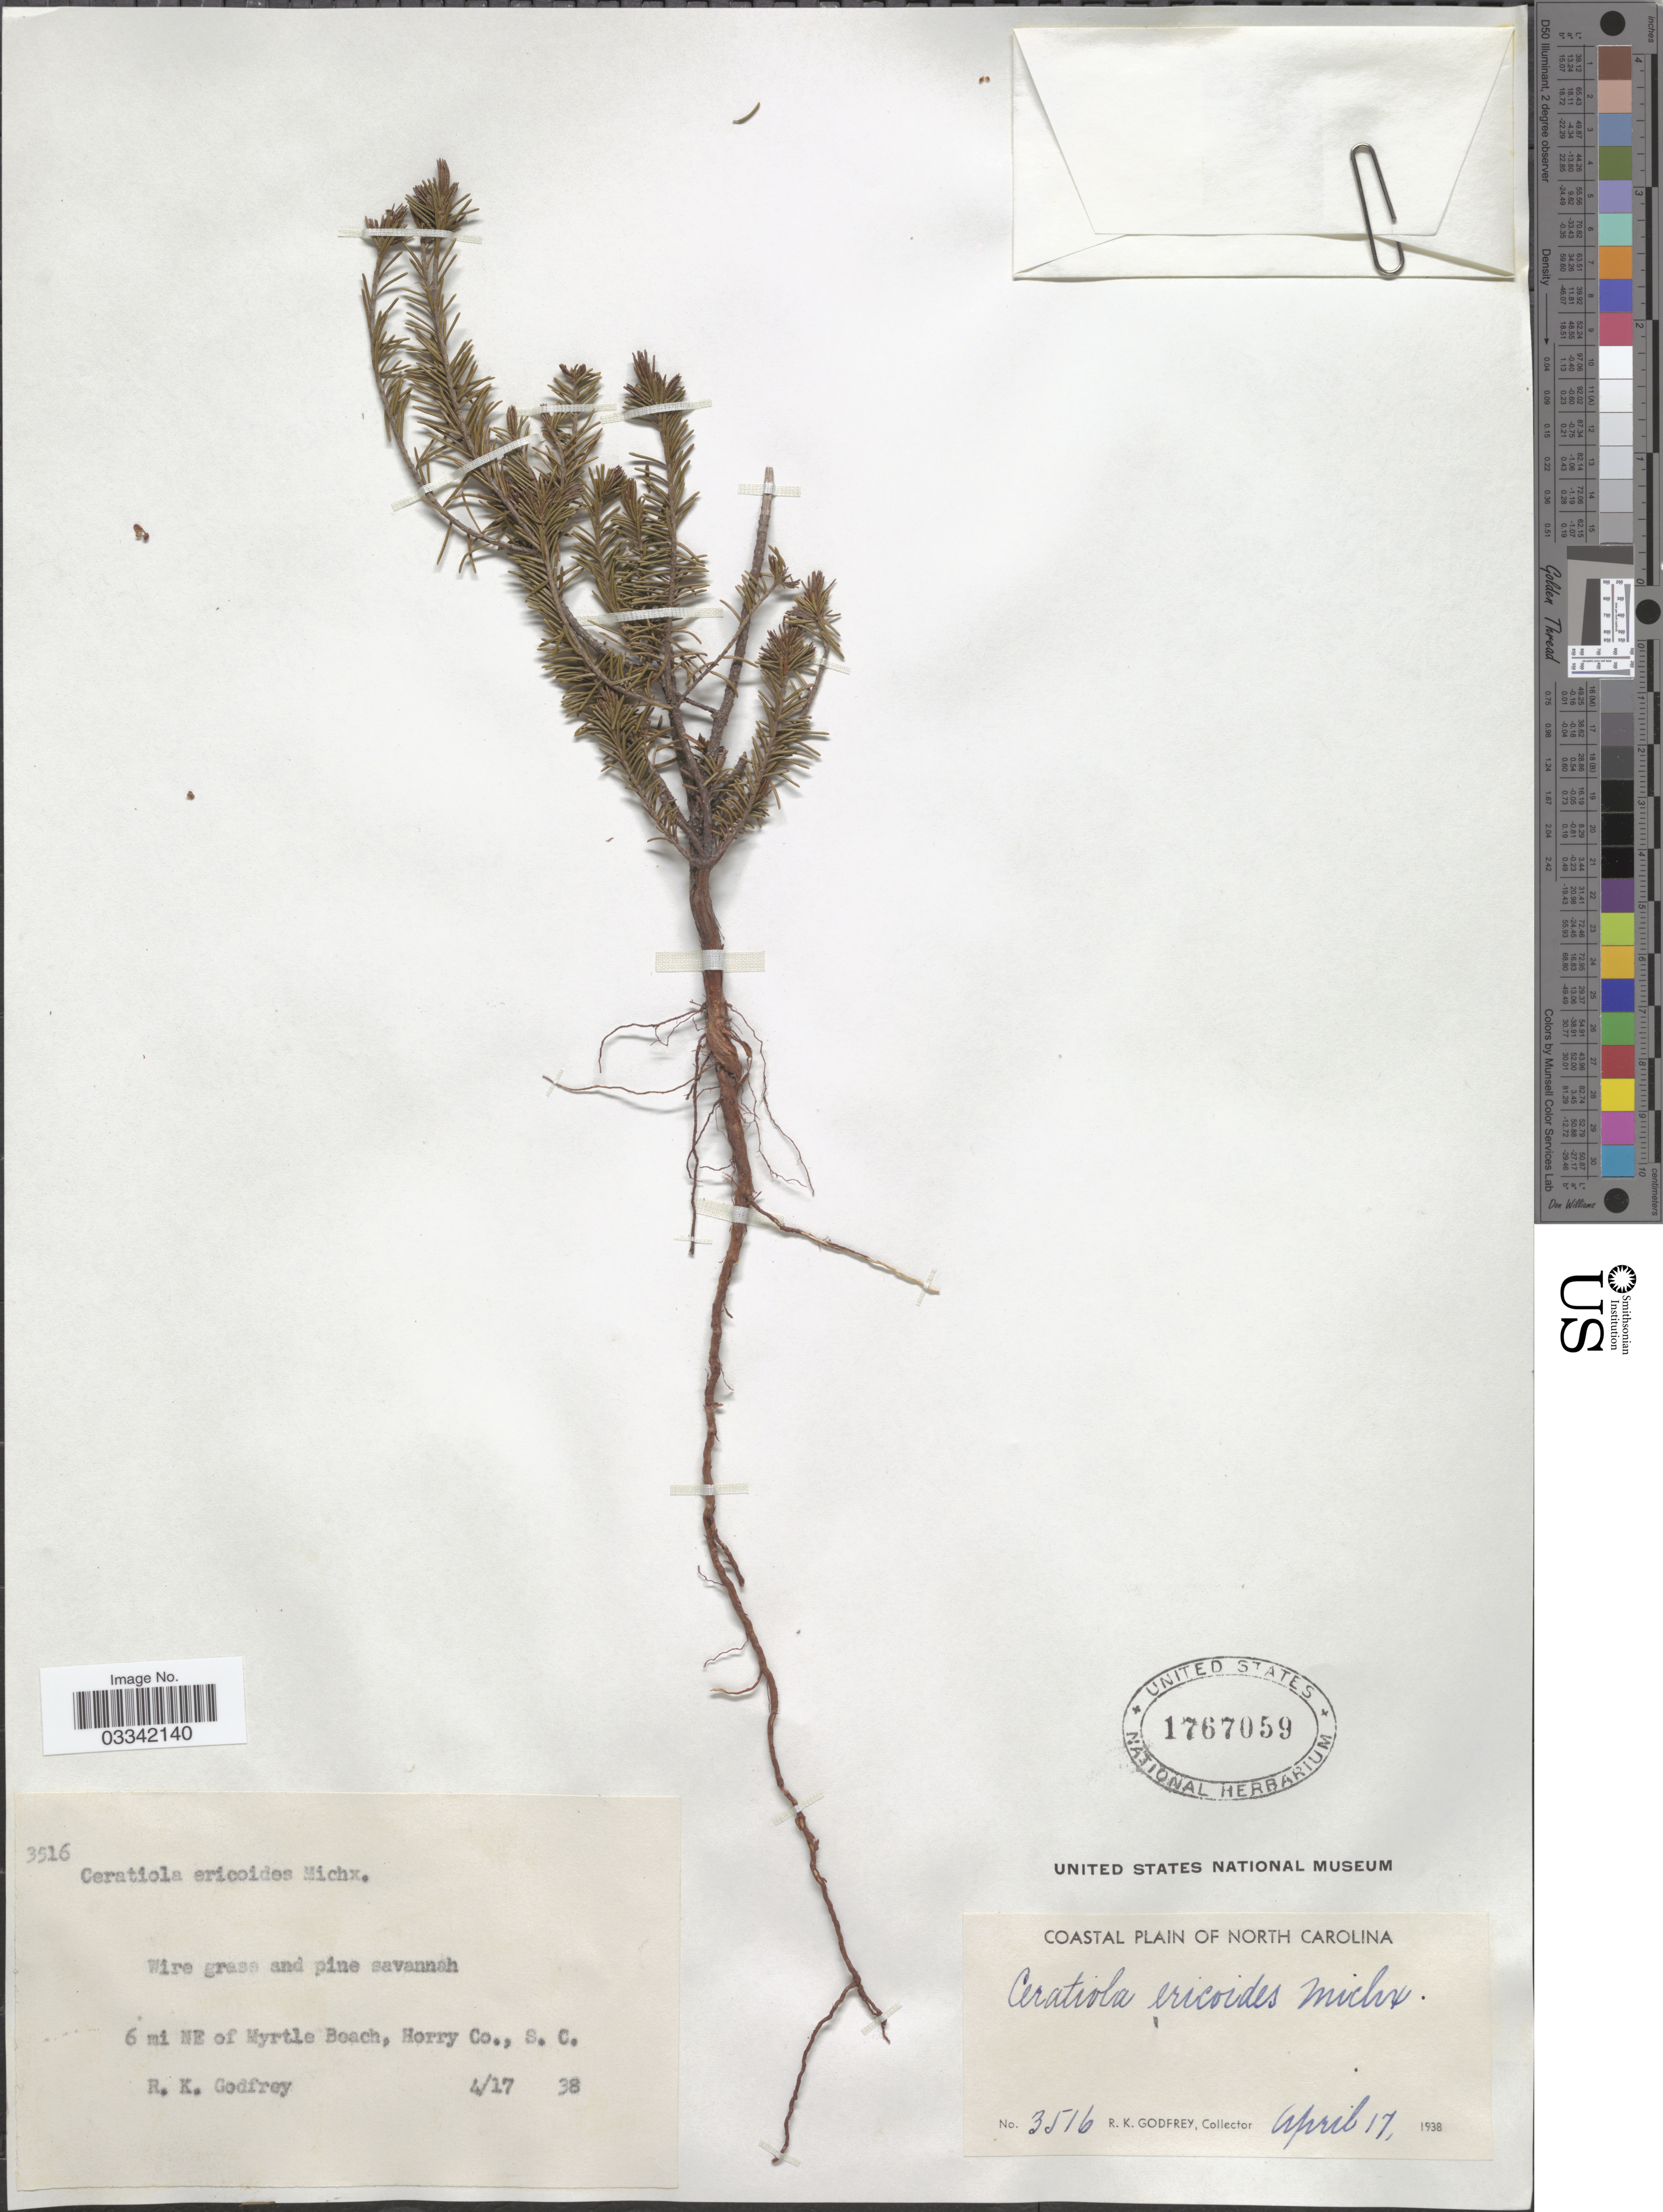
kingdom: Plantae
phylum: Tracheophyta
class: Magnoliopsida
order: Ericales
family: Ericaceae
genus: Ceratiola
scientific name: Ceratiola ericoides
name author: Michx.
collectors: R. K. Godfrey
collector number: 3516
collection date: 1938-04-17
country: United States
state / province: North Carolina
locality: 6 mi NE of Myrtle Beach, Horry Co.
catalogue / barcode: US 1767059